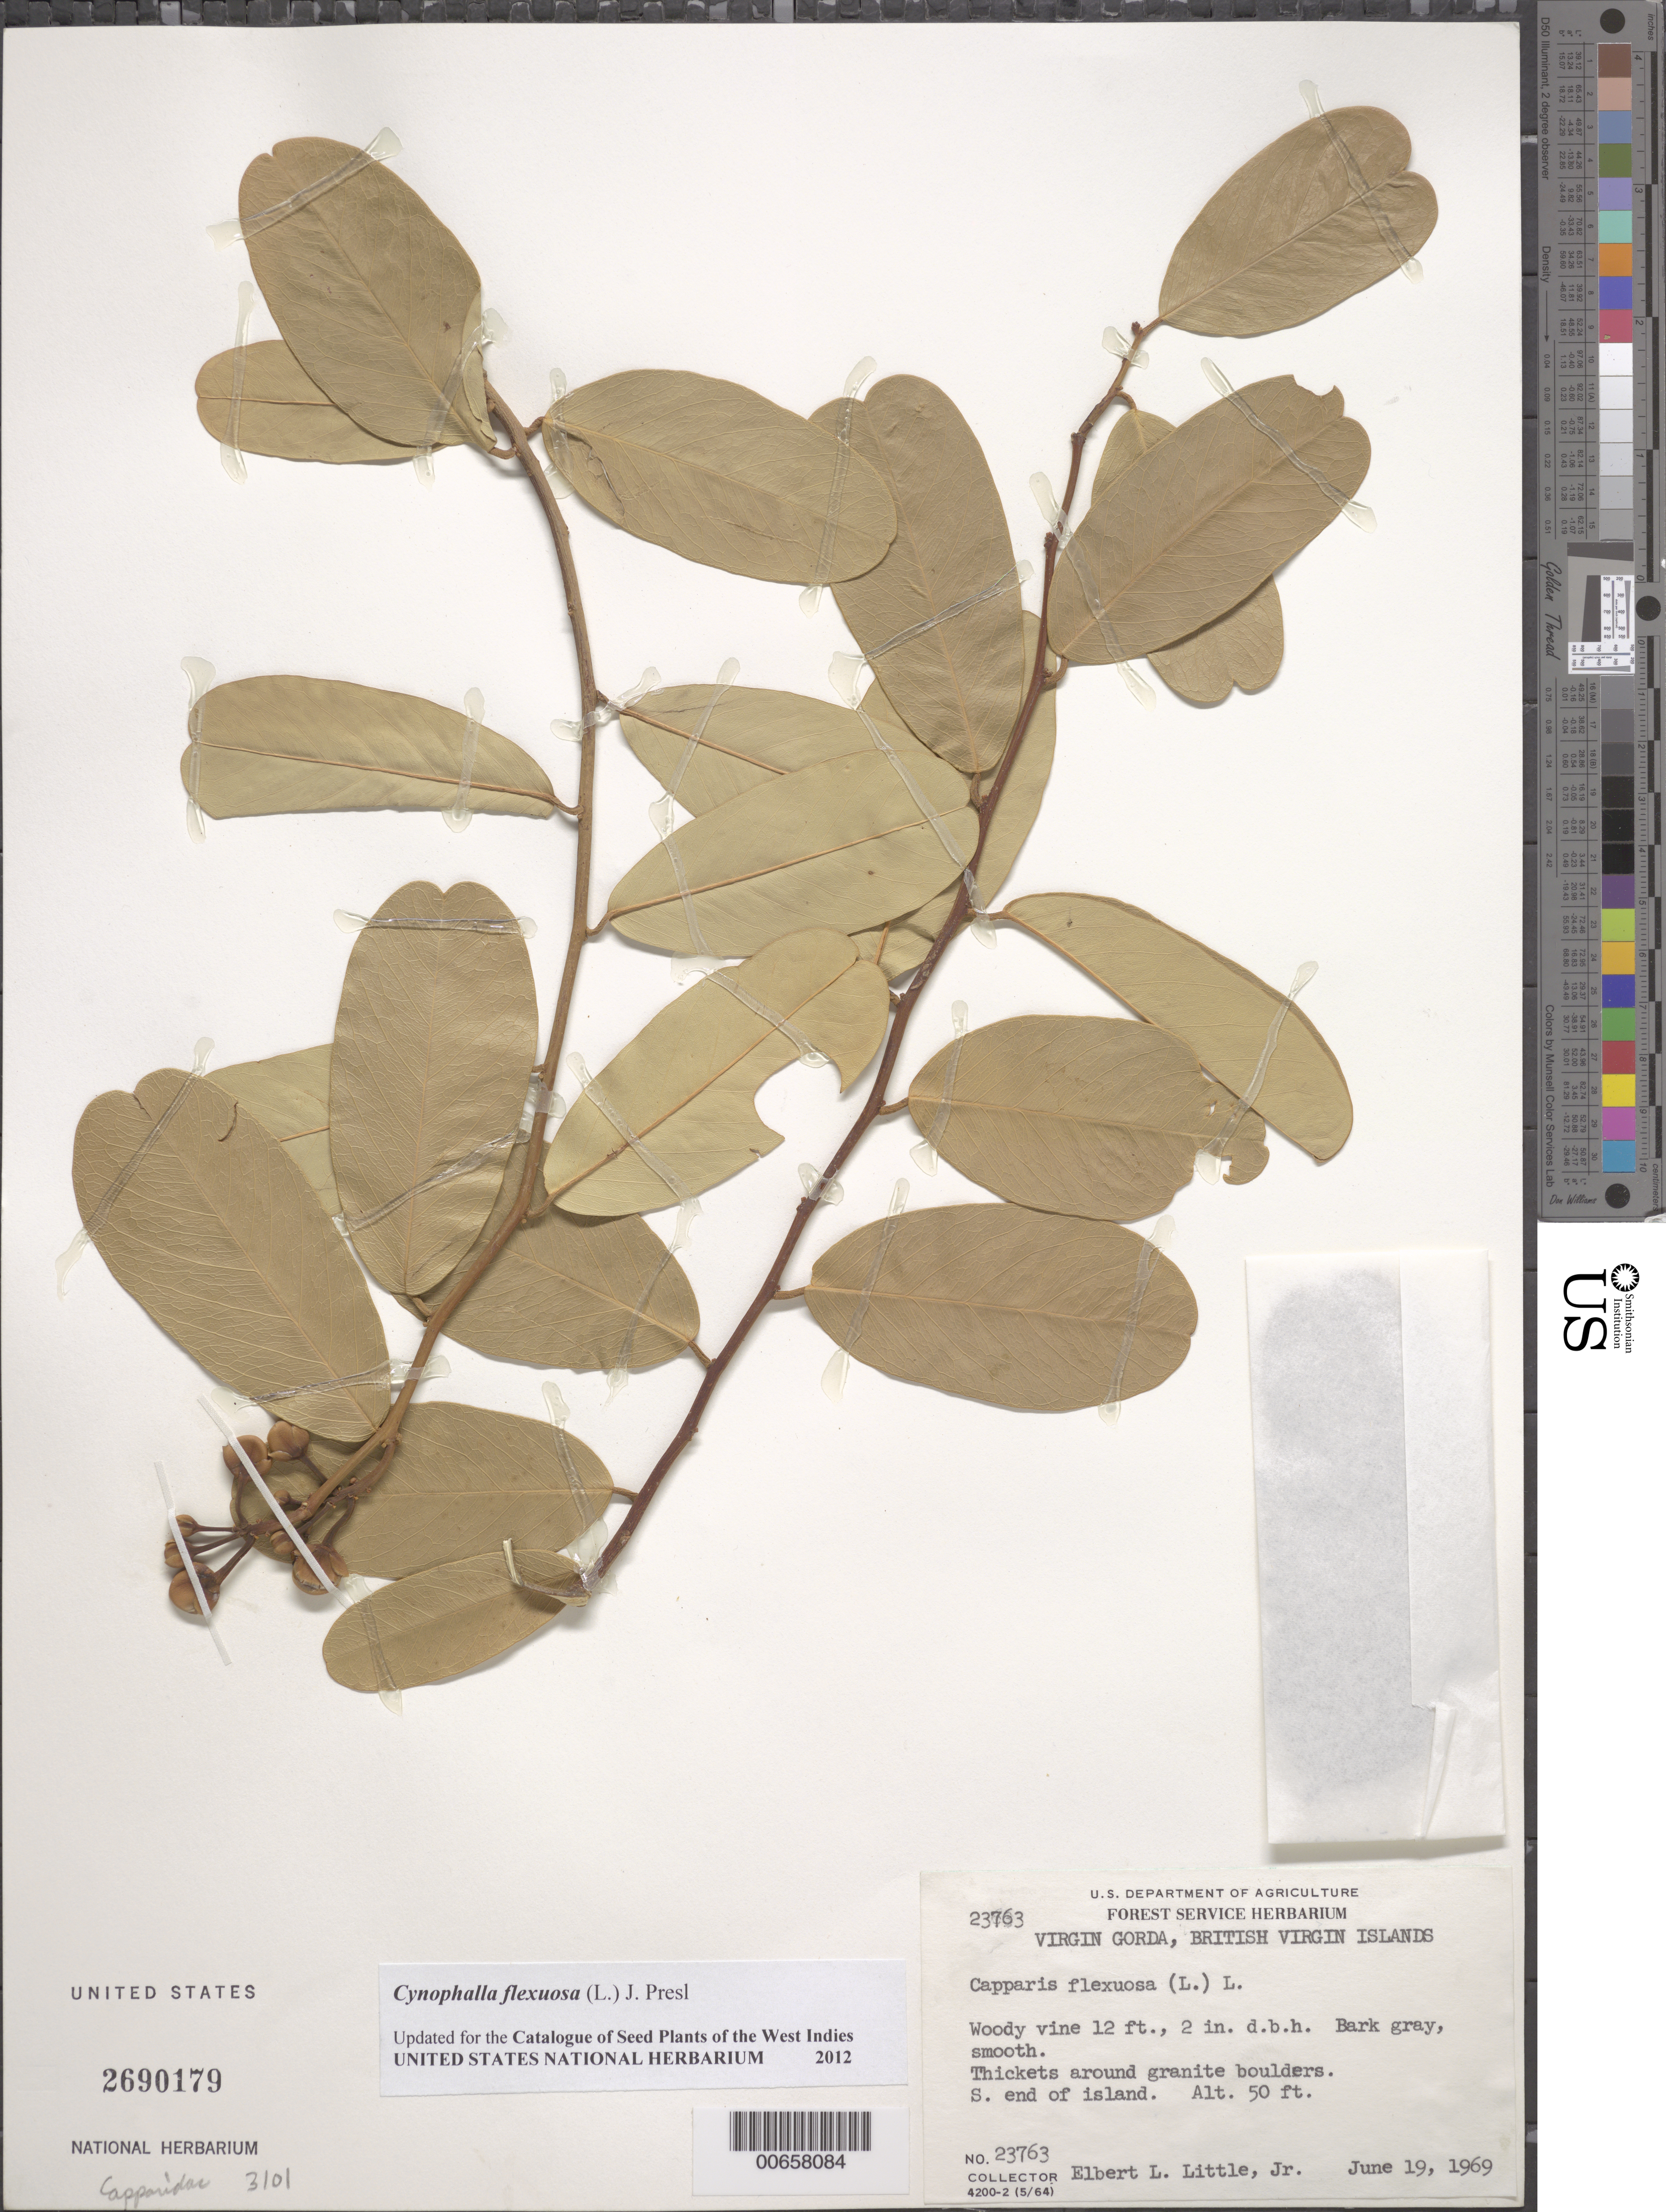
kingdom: Plantae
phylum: Tracheophyta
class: Magnoliopsida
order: Brassicales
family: Capparaceae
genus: Capparis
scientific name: Capparis flexuosa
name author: (L.) L.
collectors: E. L. Little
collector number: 23763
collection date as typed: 19 Jun 1969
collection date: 1969-06-19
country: British Virgin Islands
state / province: Virgin Gorda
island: Virgin Gorda Island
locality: S end of island.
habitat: Thickets around granite boulders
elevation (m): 15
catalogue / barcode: US 2690179